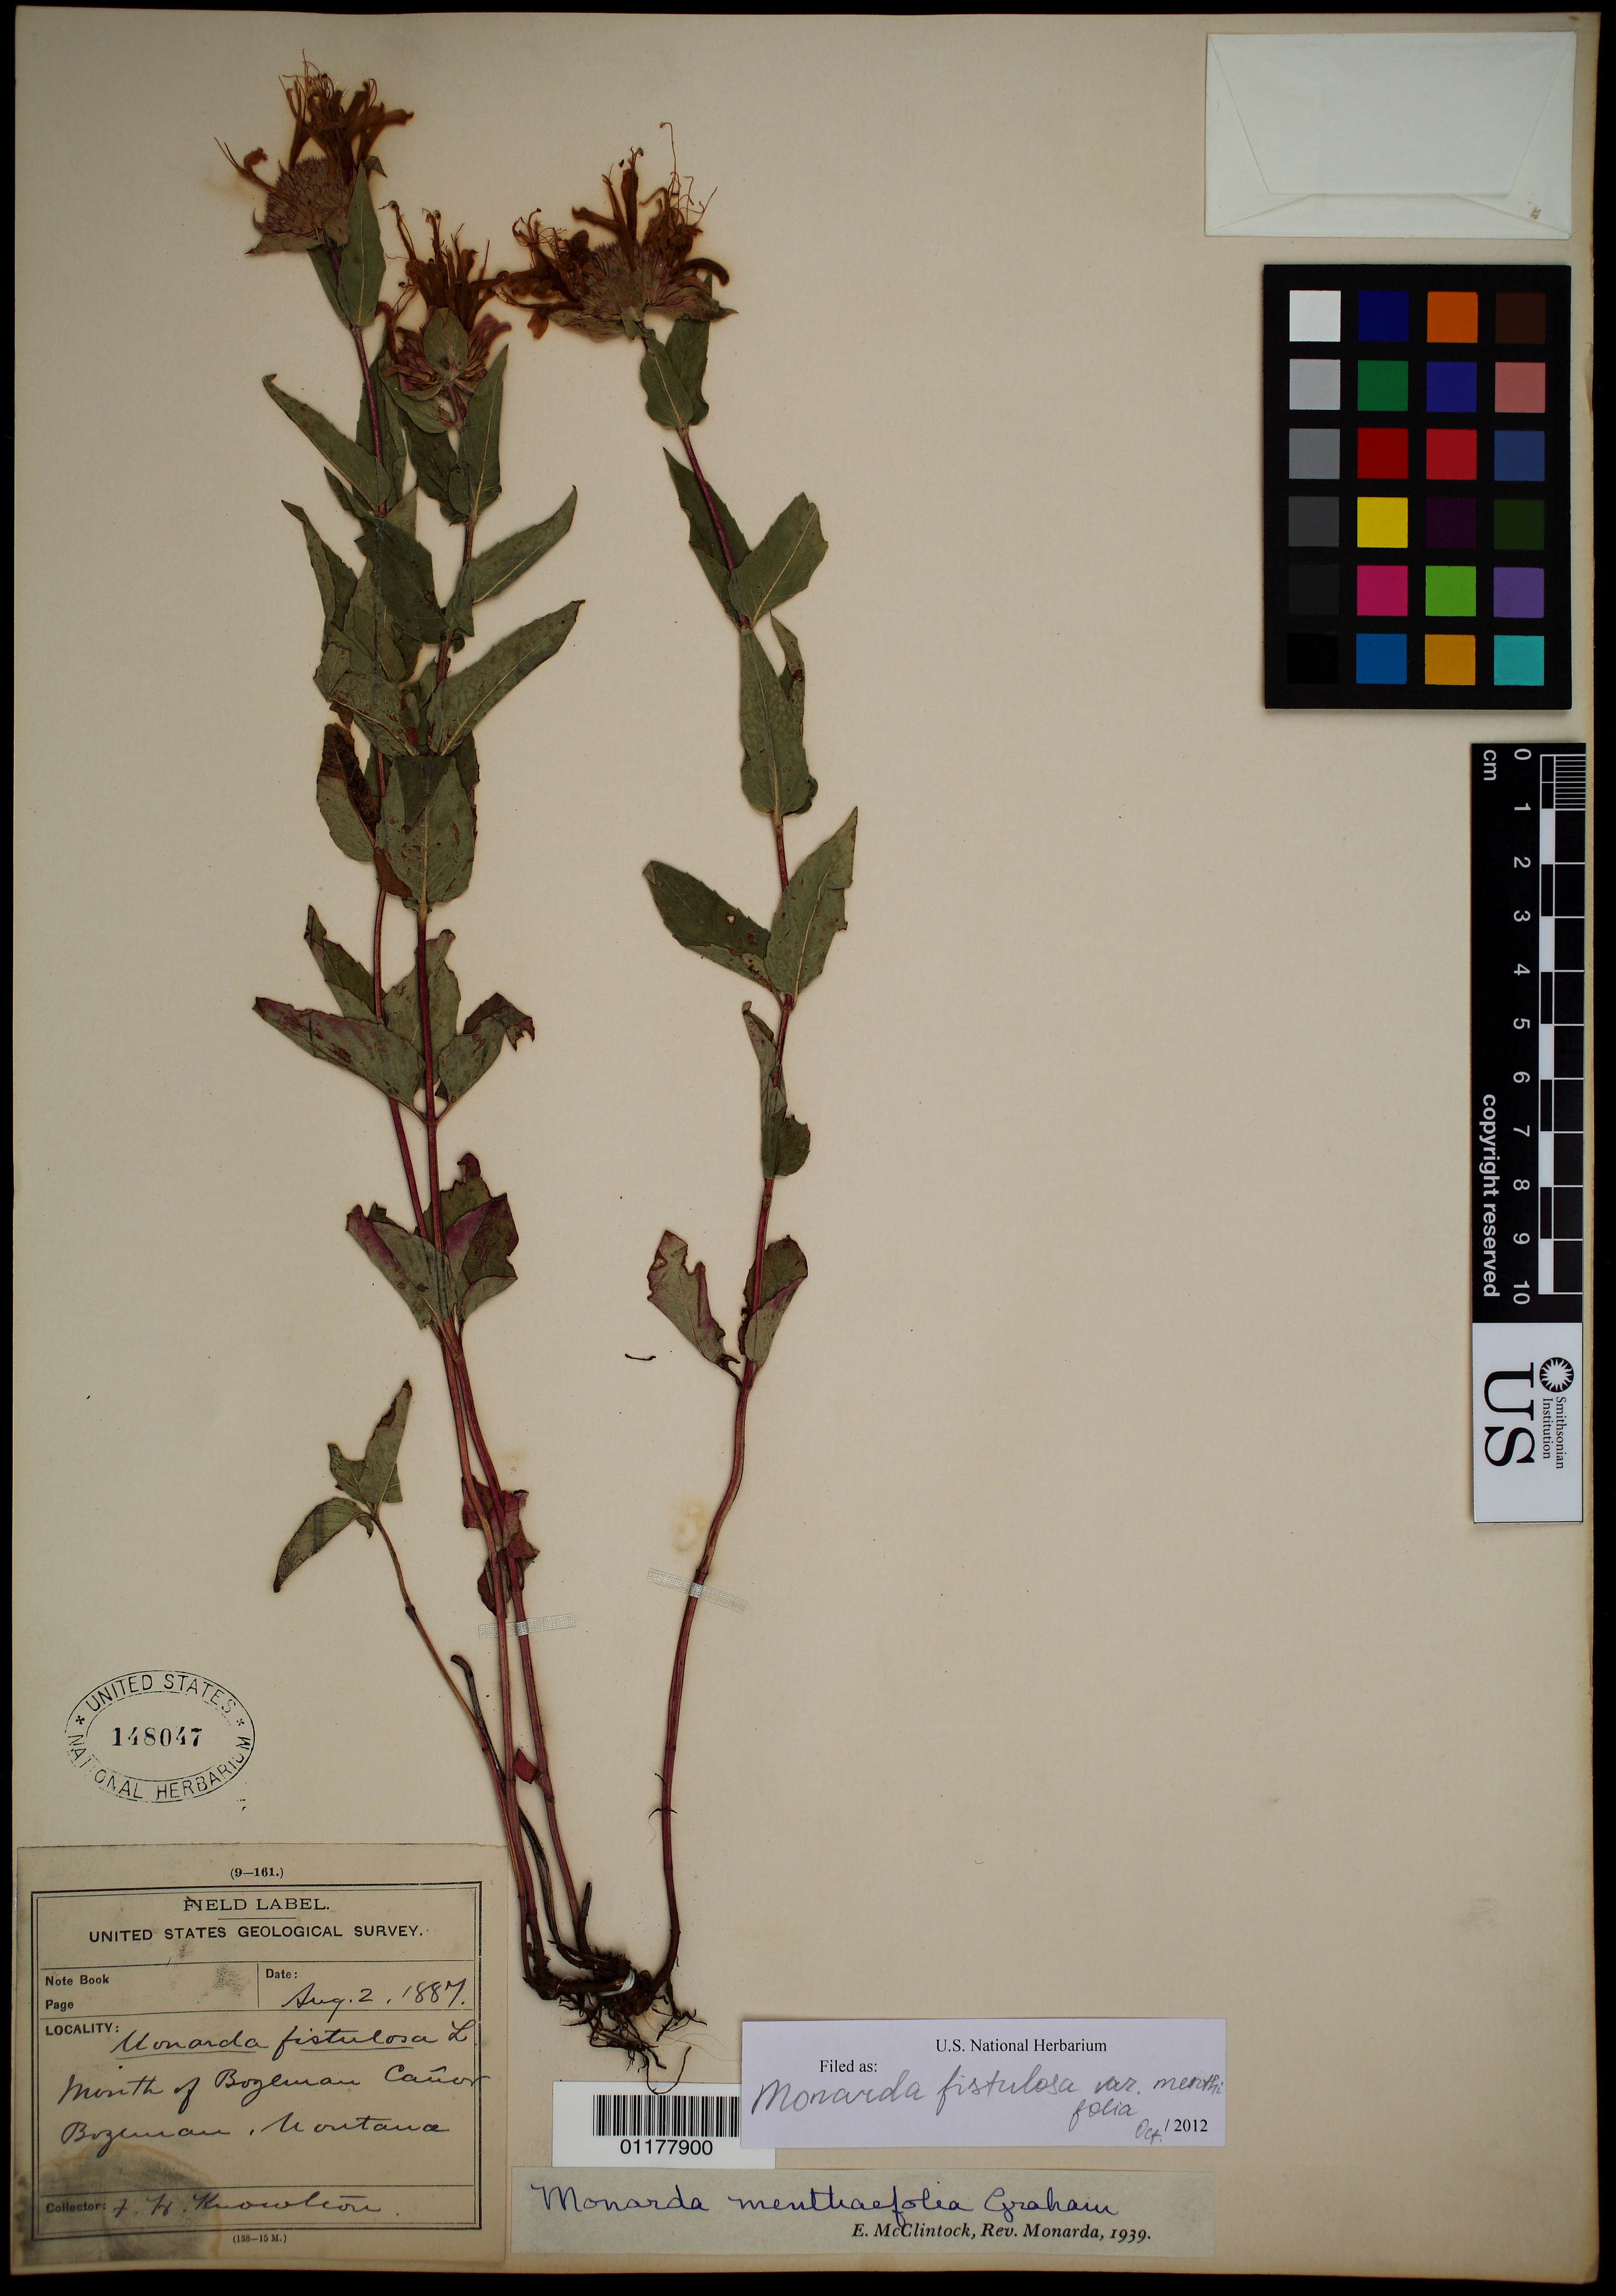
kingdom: Plantae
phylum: Tracheophyta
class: Magnoliopsida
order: Lamiales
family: Lamiaceae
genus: Monarda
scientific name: Monarda fistulosa var. menthifolia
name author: (Graham) Fernald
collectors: F. H. Knowlton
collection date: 1887-08-02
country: United States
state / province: Montana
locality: Mouth of Bozeman Canyon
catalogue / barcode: US 148047